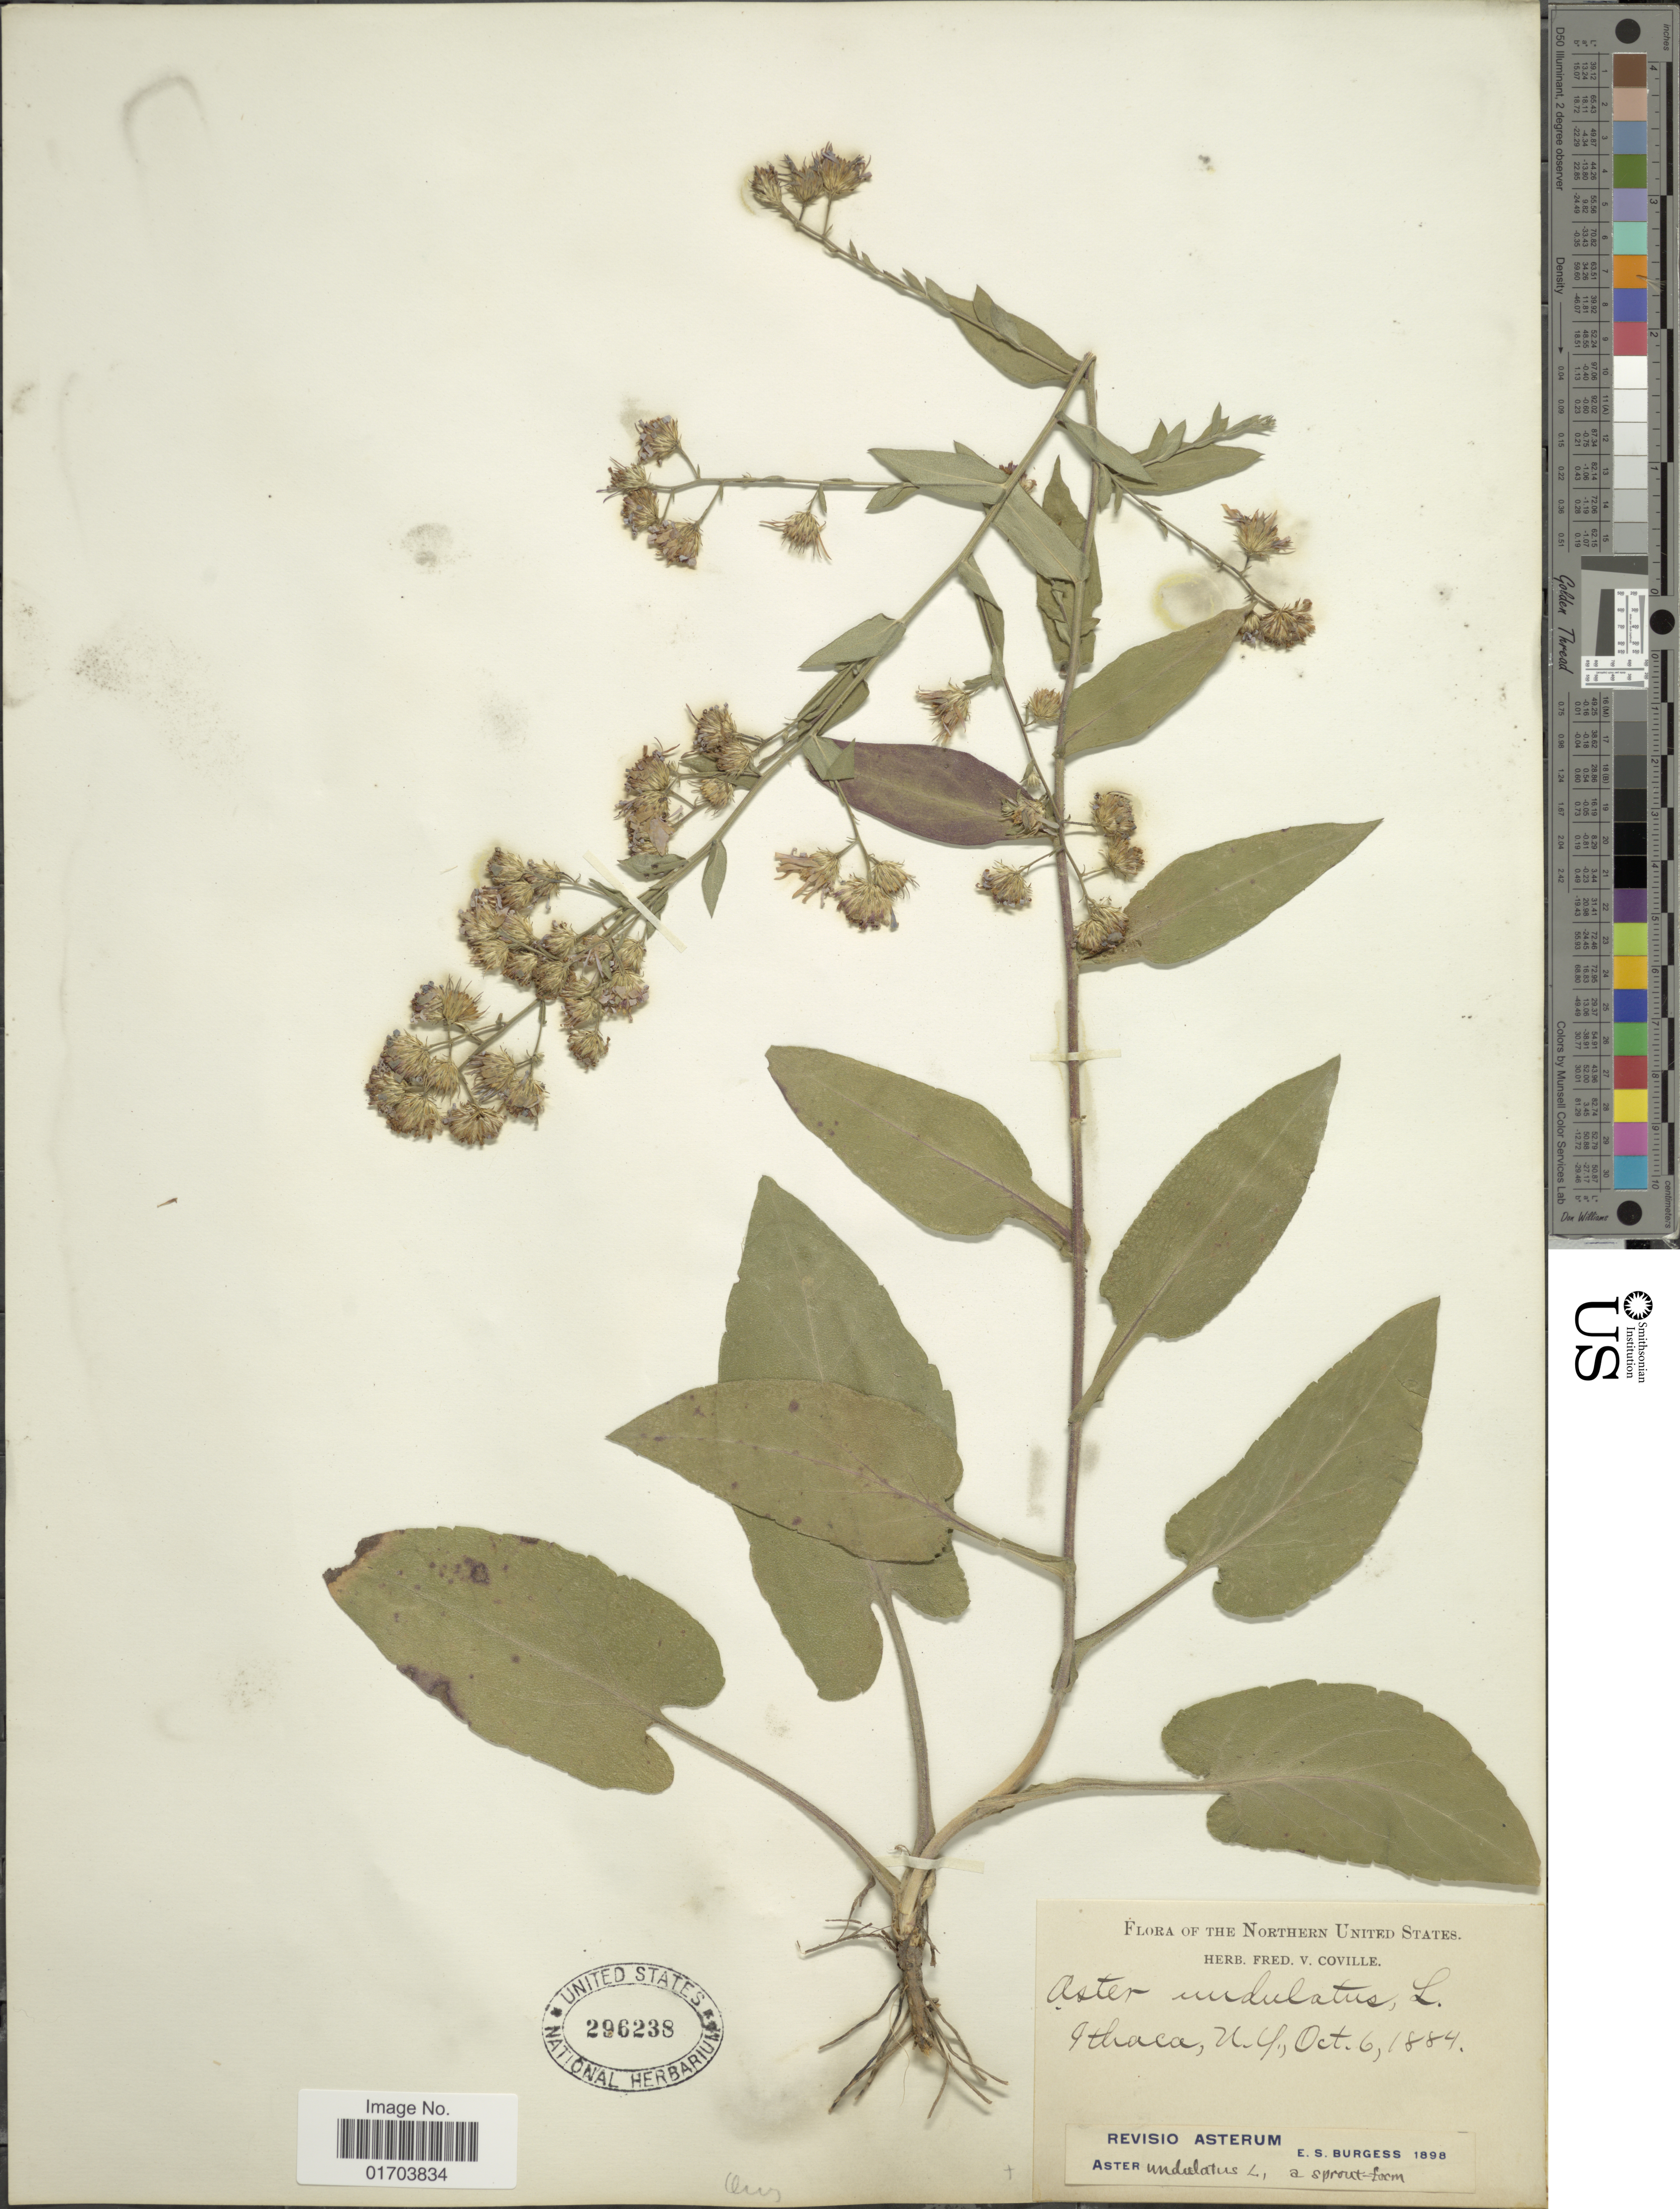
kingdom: Plantae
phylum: Tracheophyta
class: Magnoliopsida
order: Asterales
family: Asteraceae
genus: Symphyotrichum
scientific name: Symphyotrichum undulatum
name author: (L.) G.L. Nesom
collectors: ex herb. F. V. Coville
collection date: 1884-10-06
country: United States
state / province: New York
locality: Ithaca, N.Y.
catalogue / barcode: US 296238